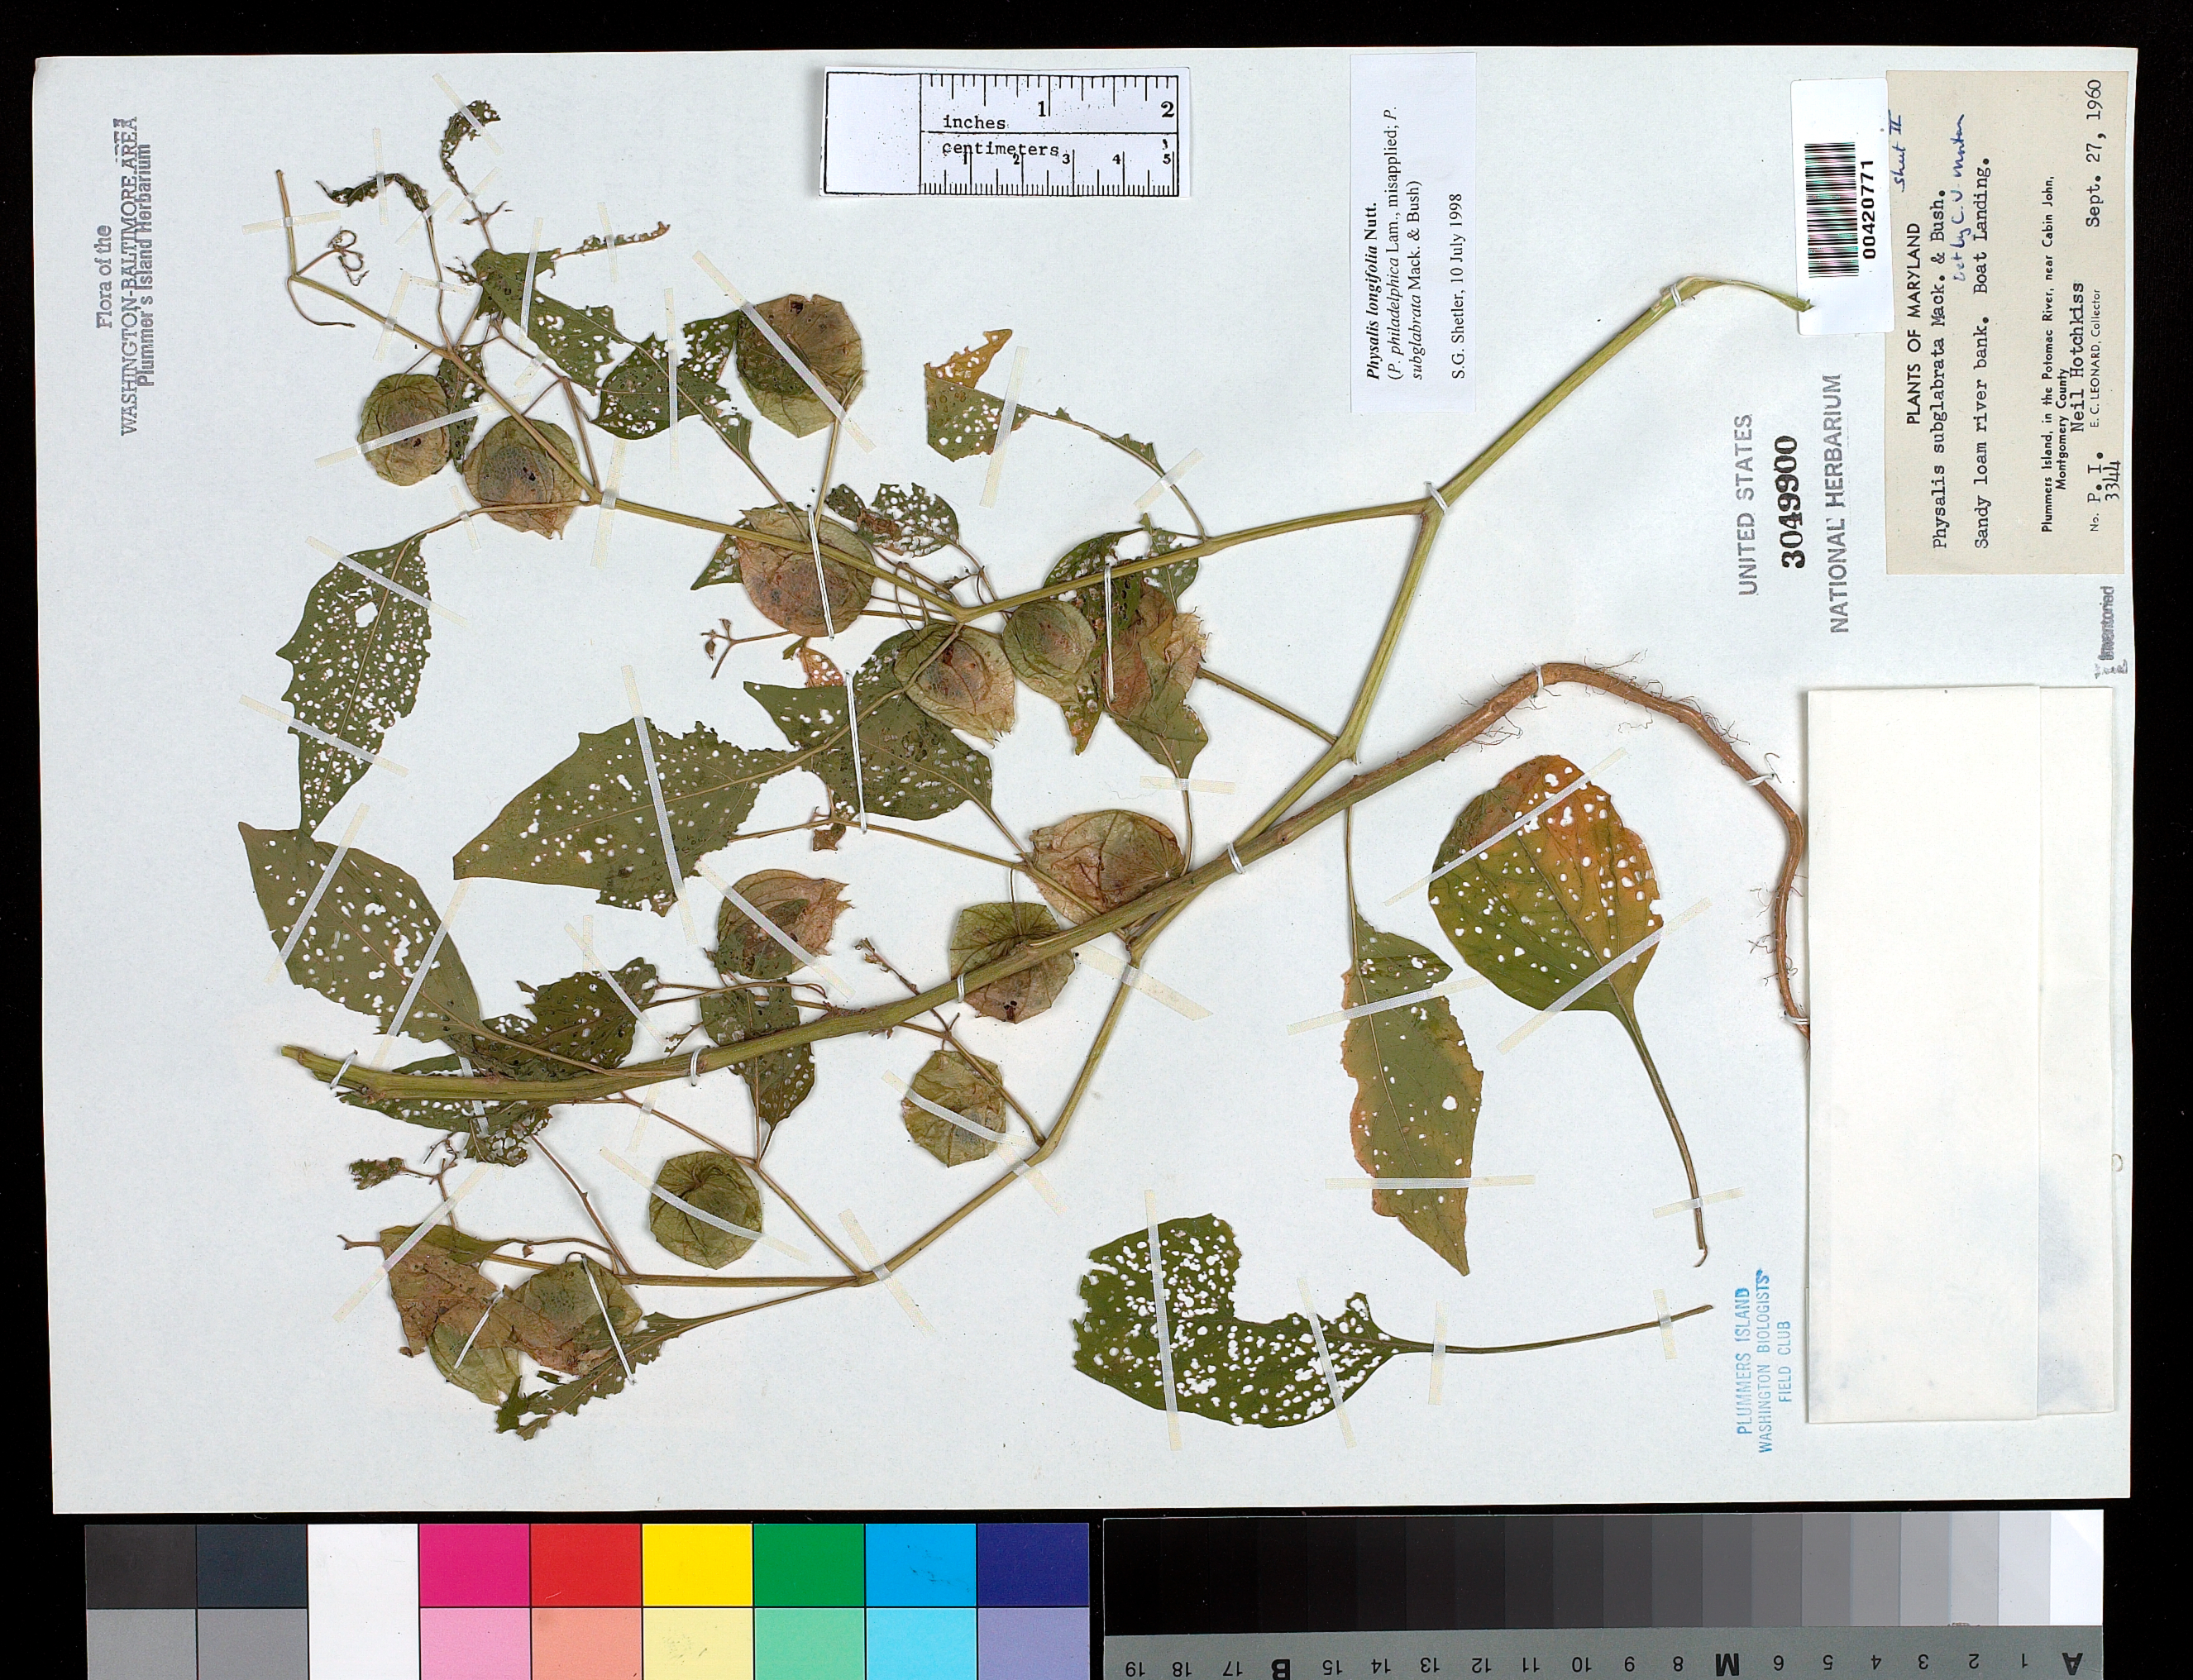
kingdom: Plantae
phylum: Tracheophyta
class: Magnoliopsida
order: Solanales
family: Solanaceae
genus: Physalis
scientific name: Physalis longifolia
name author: Nutt.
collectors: E. C. Leonard & N. Hotchkiss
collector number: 3344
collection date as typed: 27 Sep 1960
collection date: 1960-09-27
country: United States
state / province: Maryland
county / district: Montgomery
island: Plummers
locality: Plummer's Island, Boat Landing Plummers Island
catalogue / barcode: US 3049900